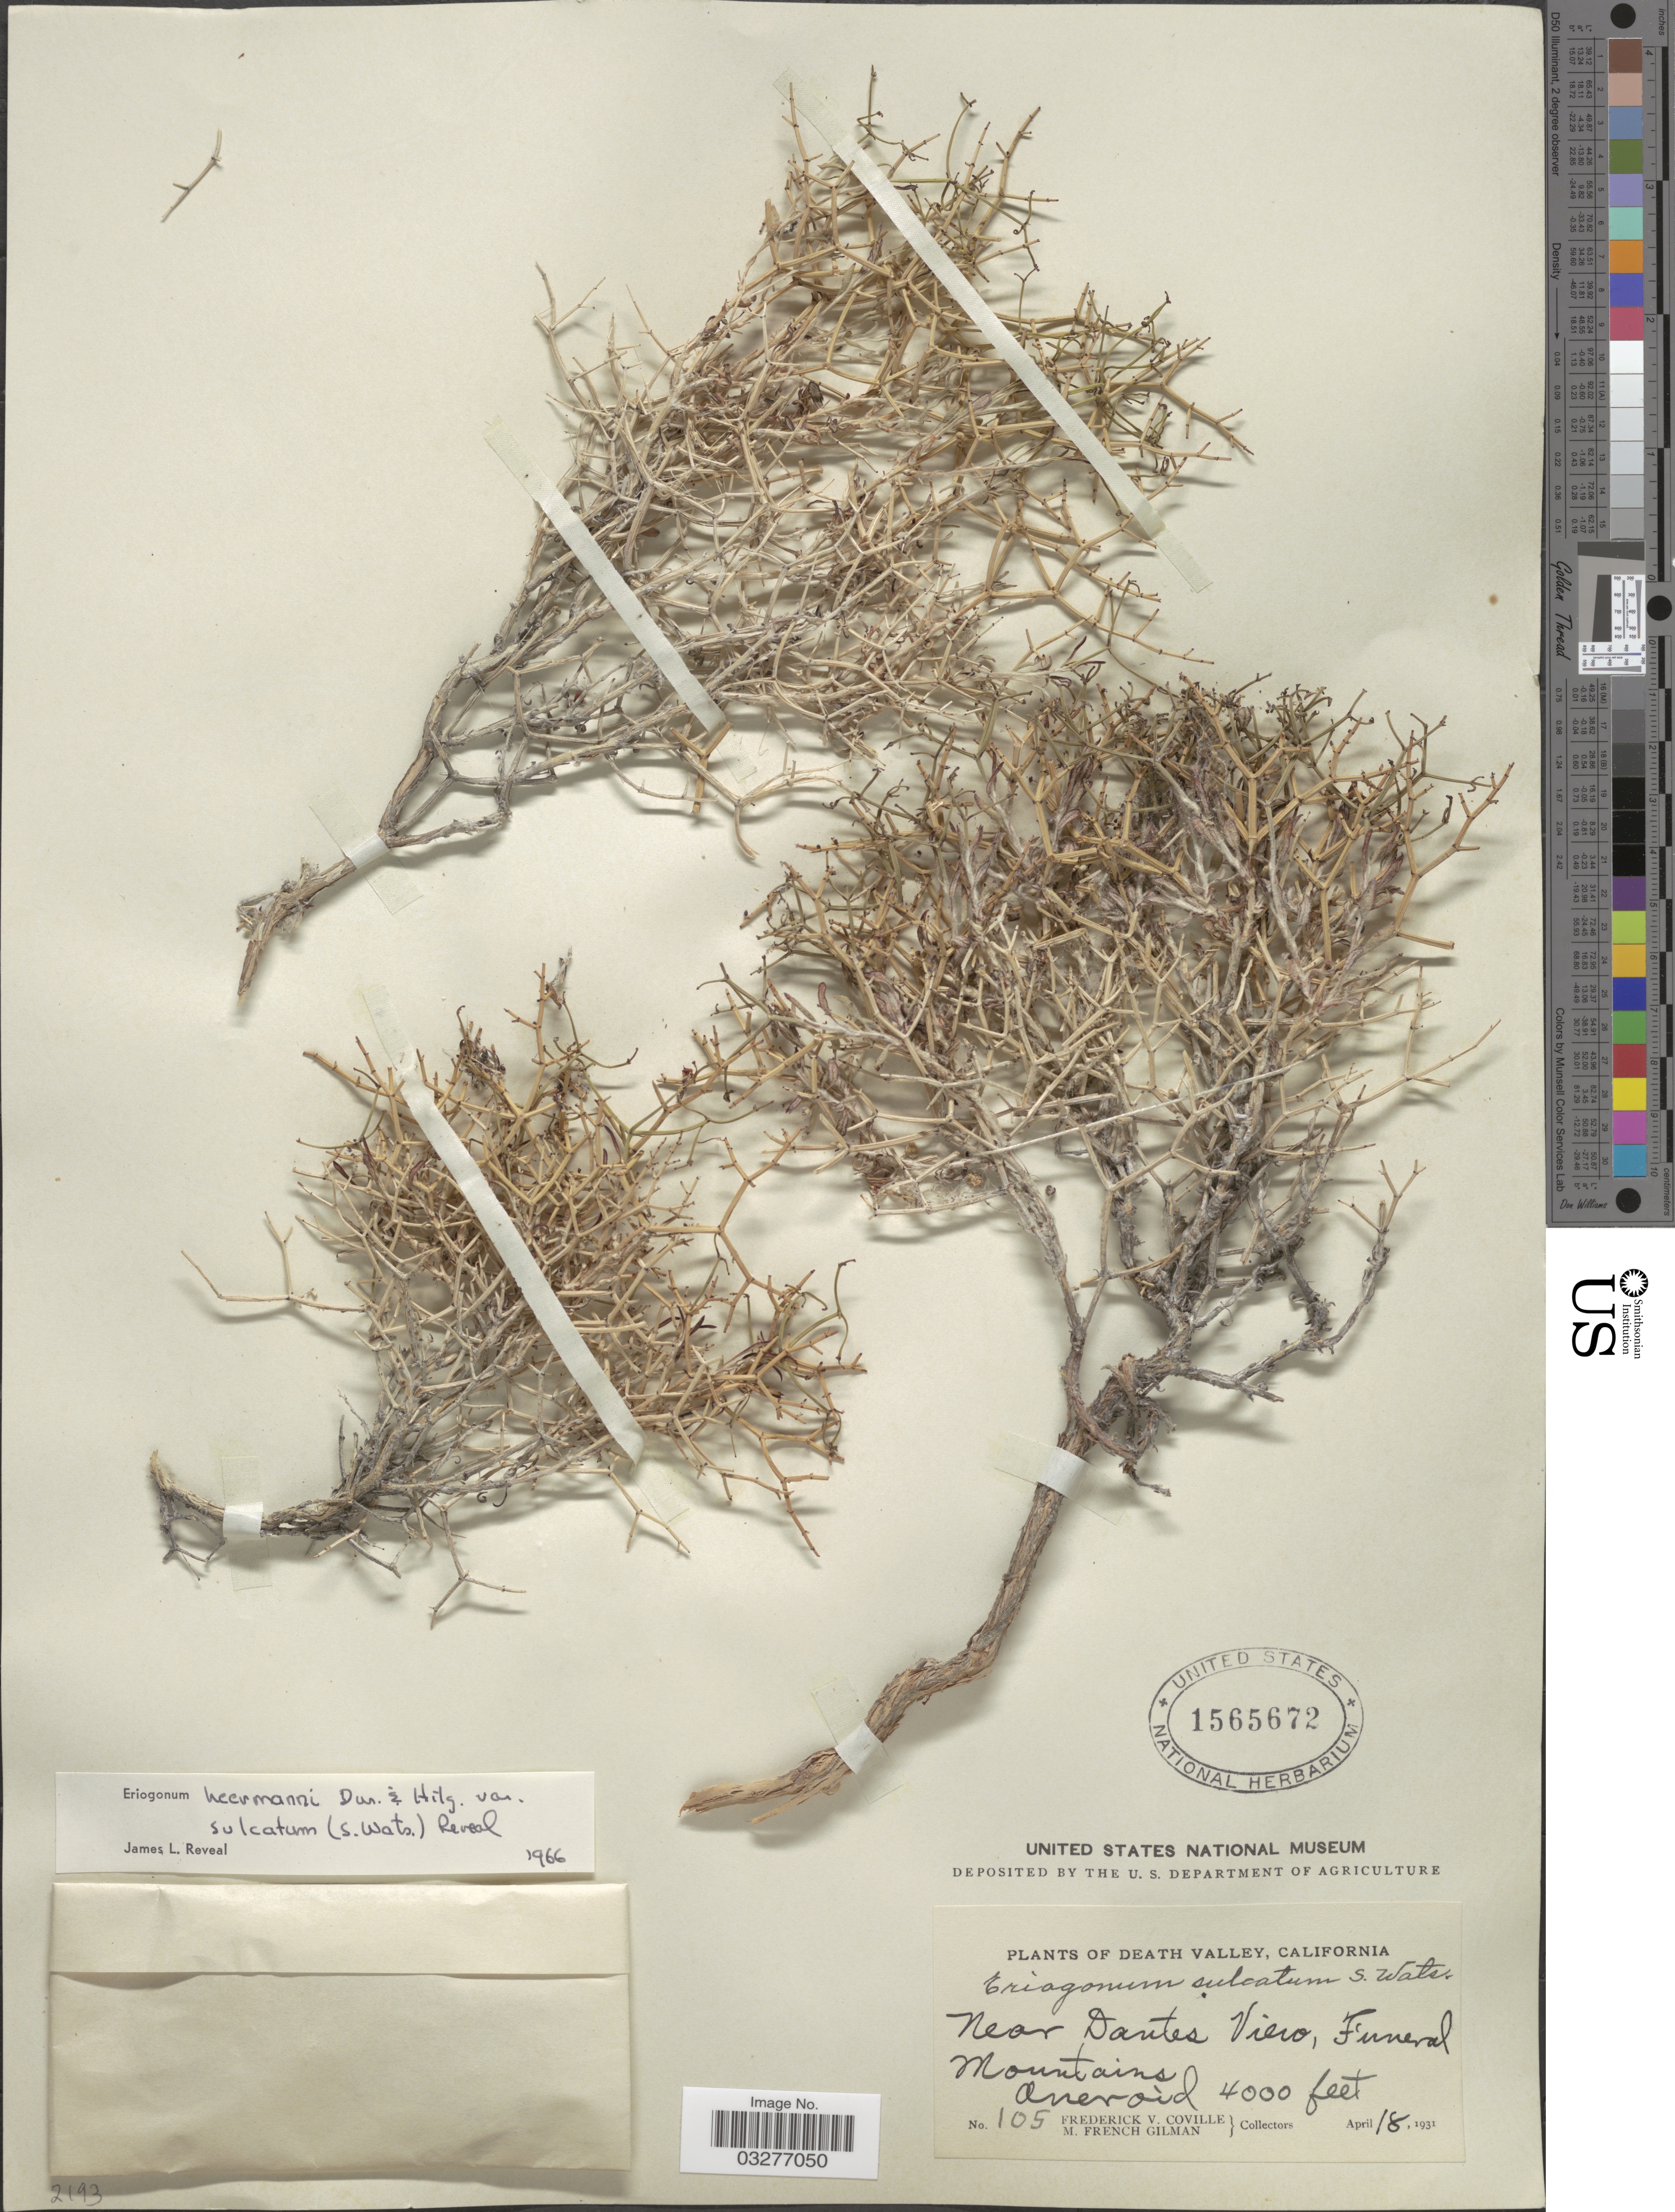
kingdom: Plantae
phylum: Tracheophyta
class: Magnoliopsida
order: Caryophyllales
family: Polygonaceae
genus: Eriogonum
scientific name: Eriogonum heermannii var. sulcatum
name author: (S. Watson) Munz & Reveal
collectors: F. V. Coville & M. F. Gilman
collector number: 105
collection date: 1931-04-18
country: United States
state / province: California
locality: Death Valley. Near Dantes View, Funeral Mountains.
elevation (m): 1219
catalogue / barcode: US 1565672